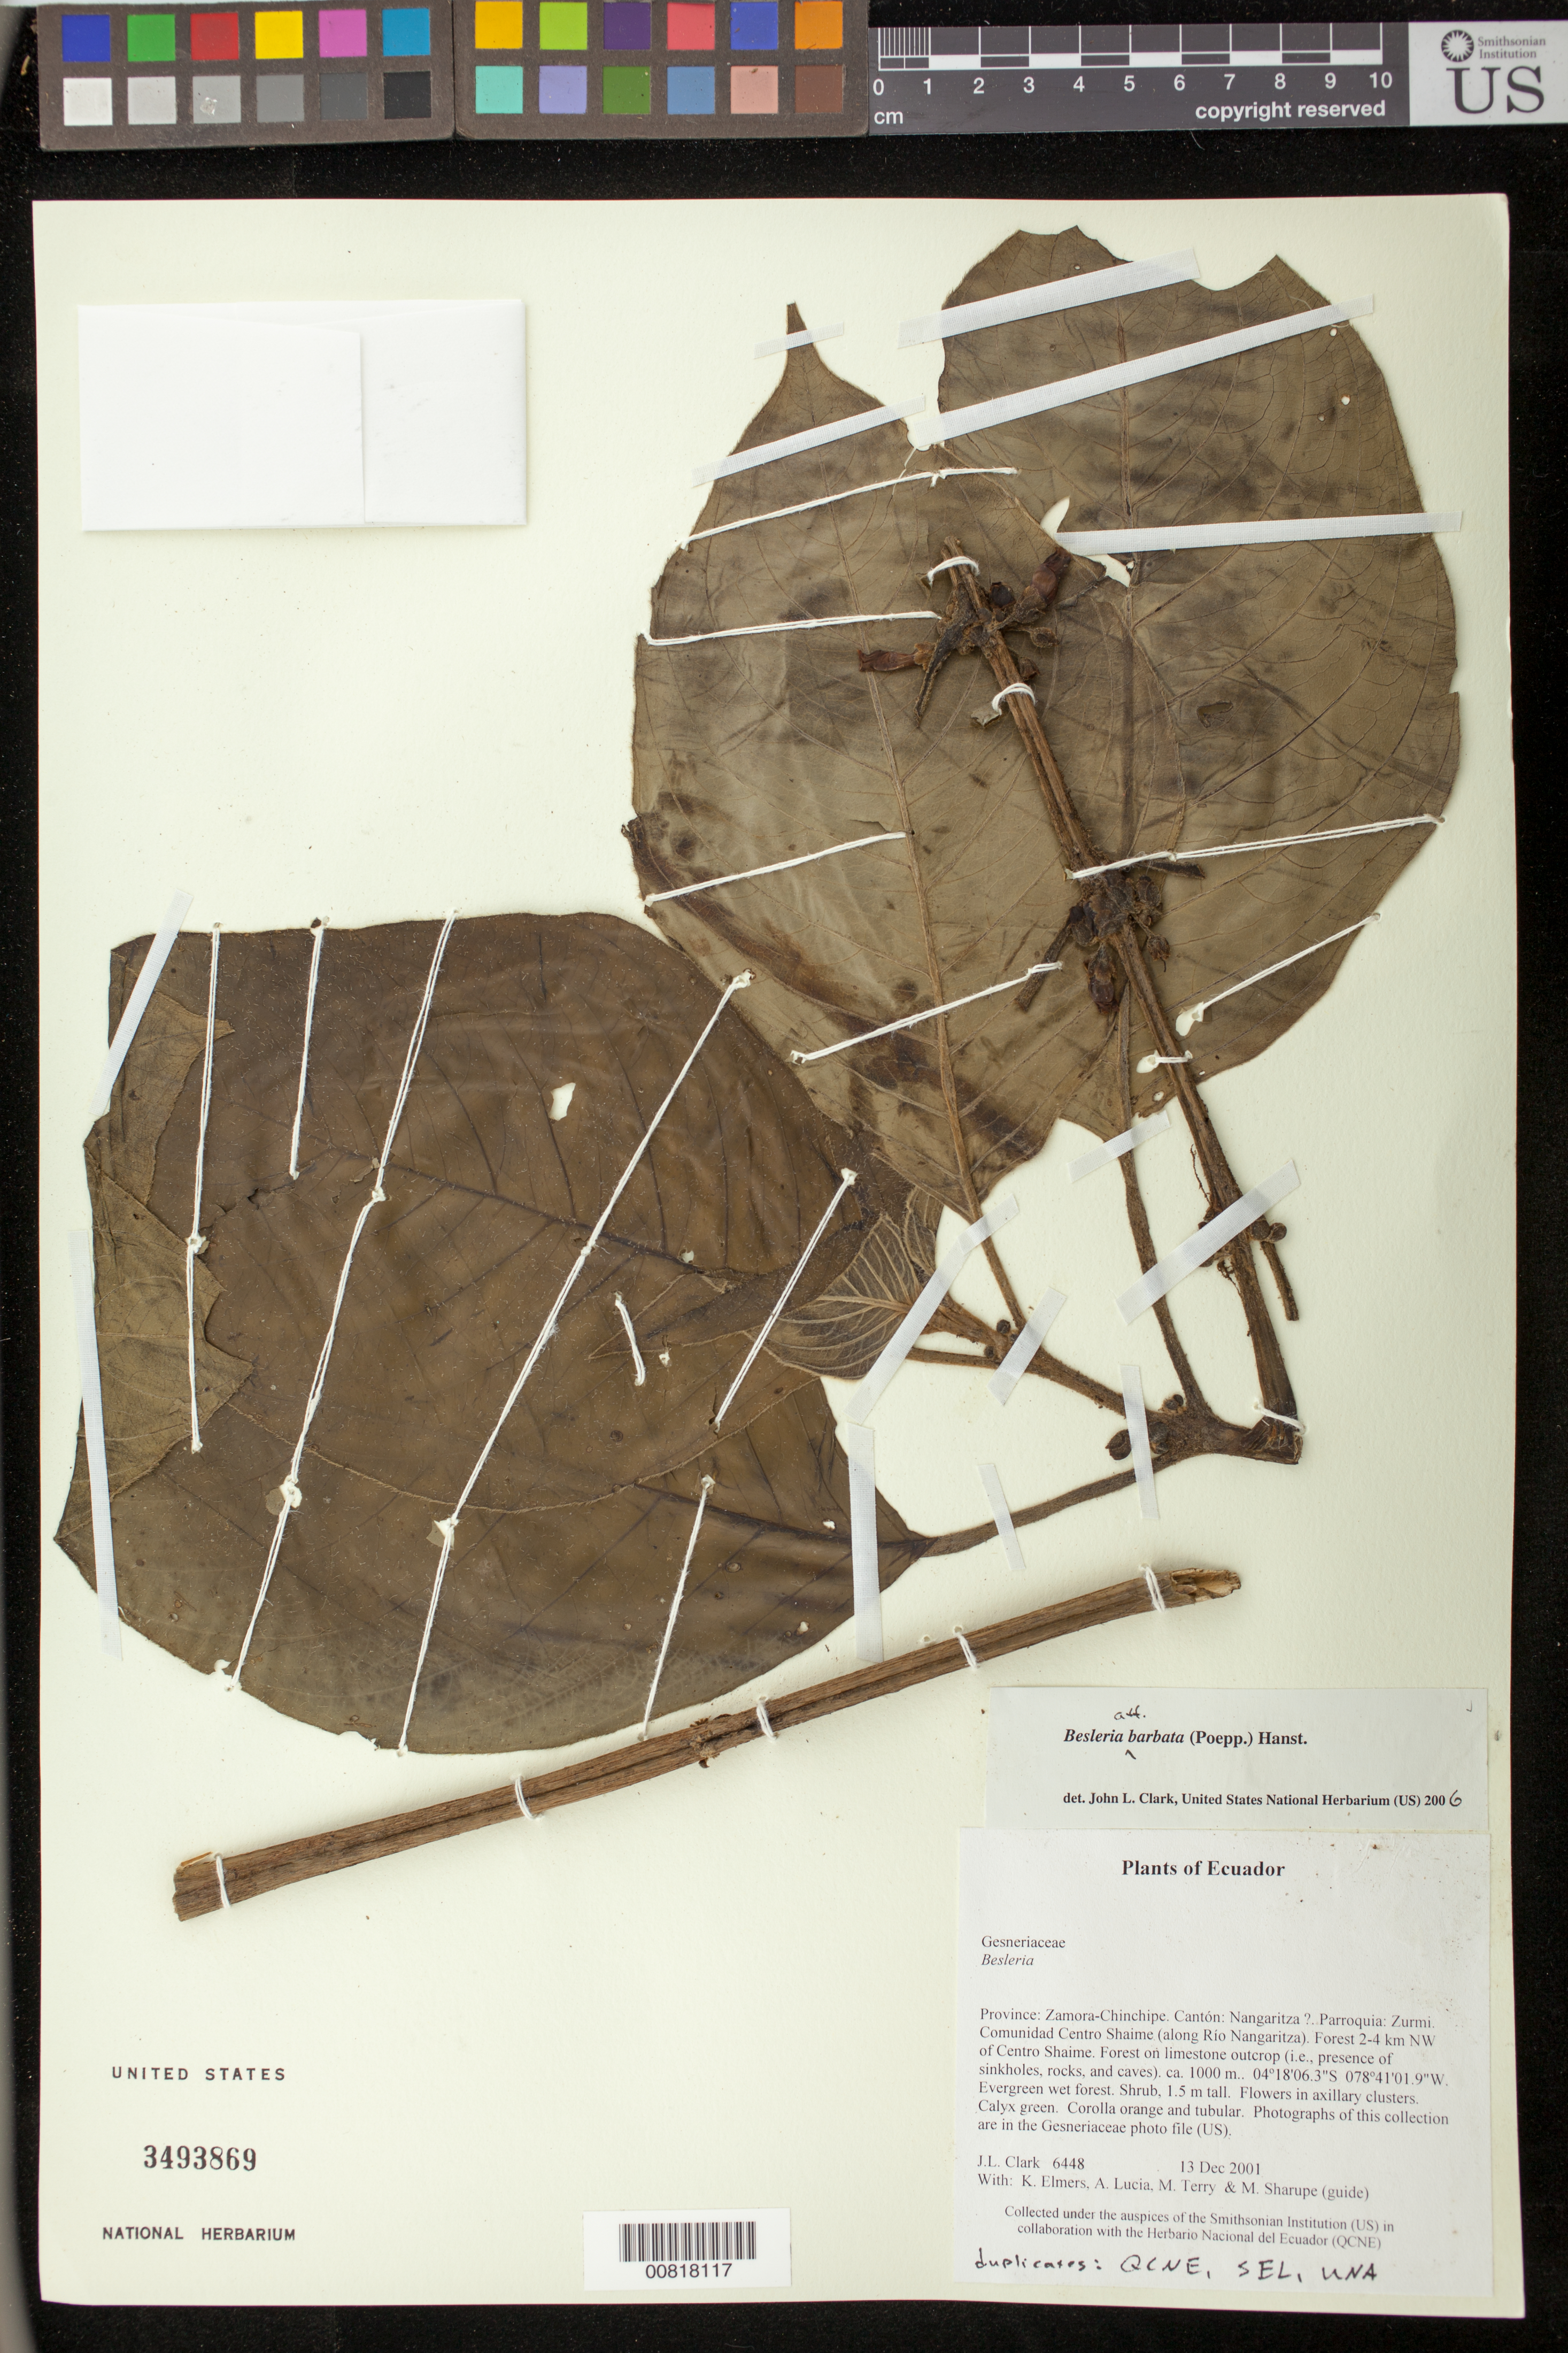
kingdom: Plantae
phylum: Tracheophyta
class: Magnoliopsida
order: Lamiales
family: Gesneriaceae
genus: Besleria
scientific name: Besleria barbata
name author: (Poepp.) Hanst.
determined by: Clark, J. L., (SEL), The Marie Selby Botanical Garden (UNITED STATES)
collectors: J. L. Clark, K. Elmers, A. Lucia, M. Terry & M. Sharupe (guide)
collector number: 6448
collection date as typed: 13 Dec 2001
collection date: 2001-12-13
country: Ecuador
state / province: Zamora-Chinchipe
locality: Nangaritza. Parroquia: Zurmi. Comunidad Centro Shaime (along Río Nangaritza). Forest 2-4 km NW of Centro Shaime. Forest on limestone outcrop (i.e., presence of sinkholes, rocks, and caves).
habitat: Evergreen wet forest.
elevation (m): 1000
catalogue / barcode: US 3493869